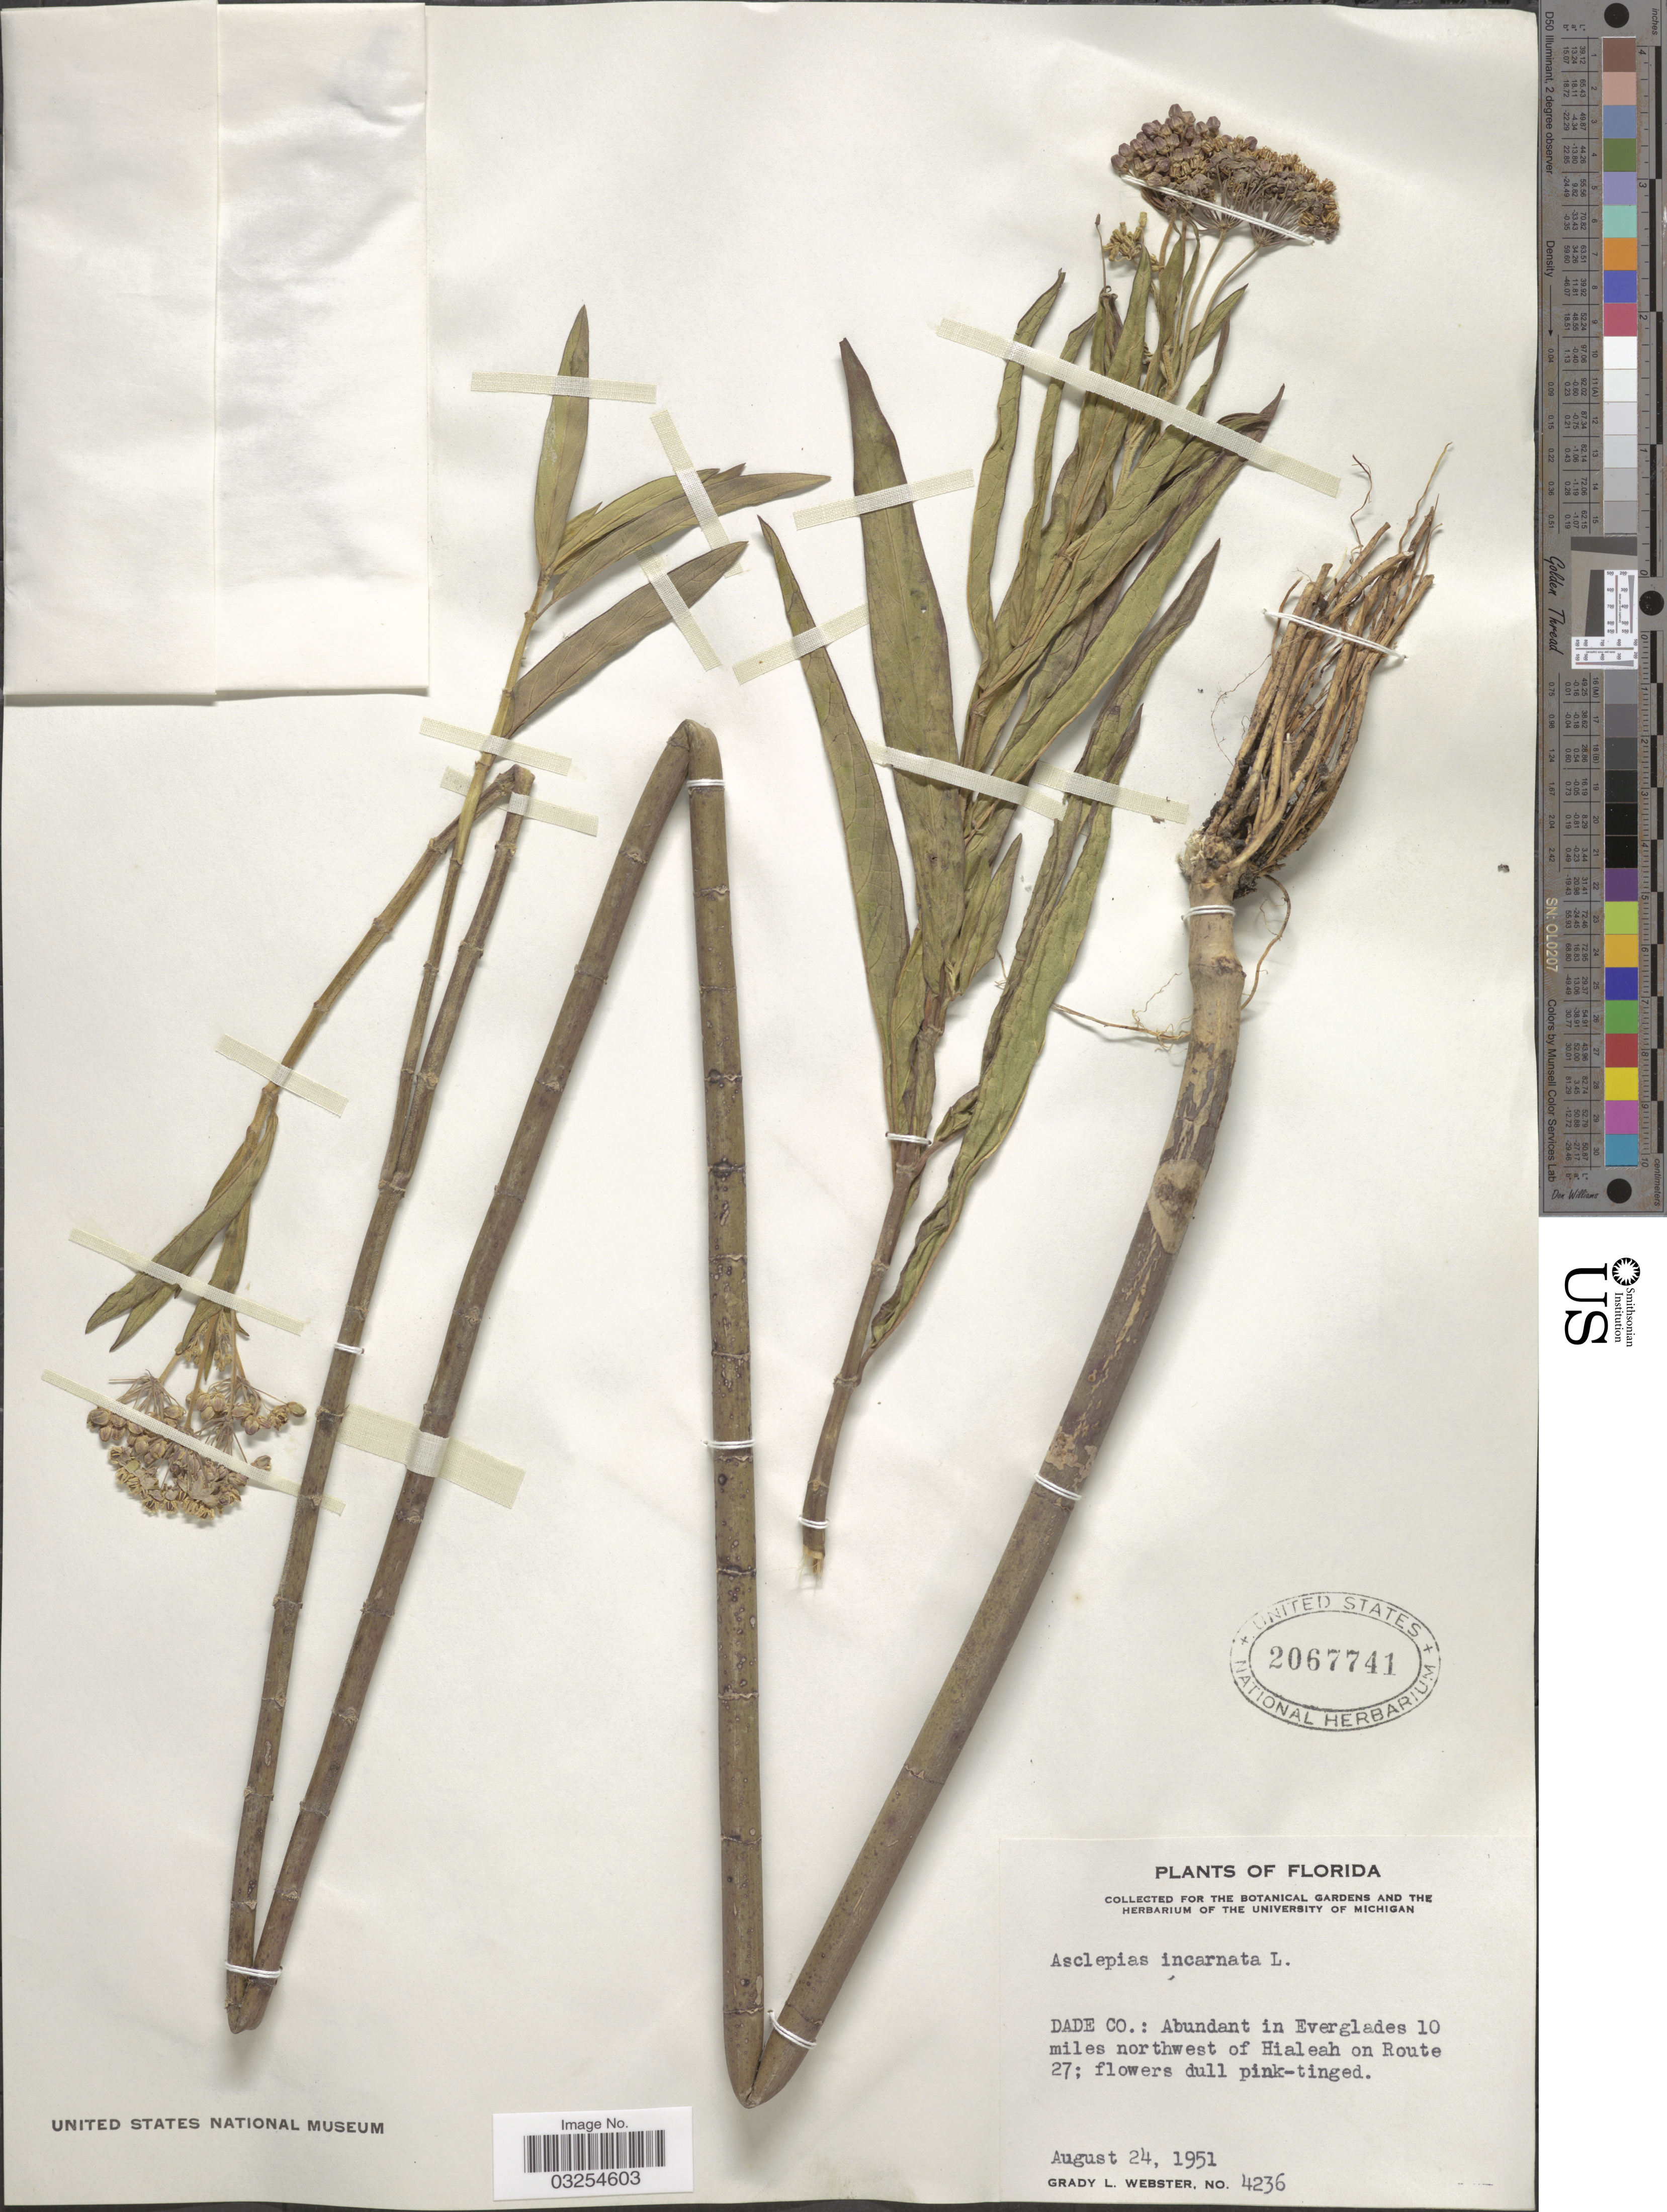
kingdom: Plantae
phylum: Tracheophyta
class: Magnoliopsida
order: Gentianales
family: Apocynaceae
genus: Asclepias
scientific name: Asclepias incarnata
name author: L.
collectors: G. L. Webster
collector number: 4236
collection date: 1951-08-24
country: United States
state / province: Florida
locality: Dade Co.: Abundant in Everglades 10 miles northwest of Hialeah on Route 27.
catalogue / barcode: US 2067741